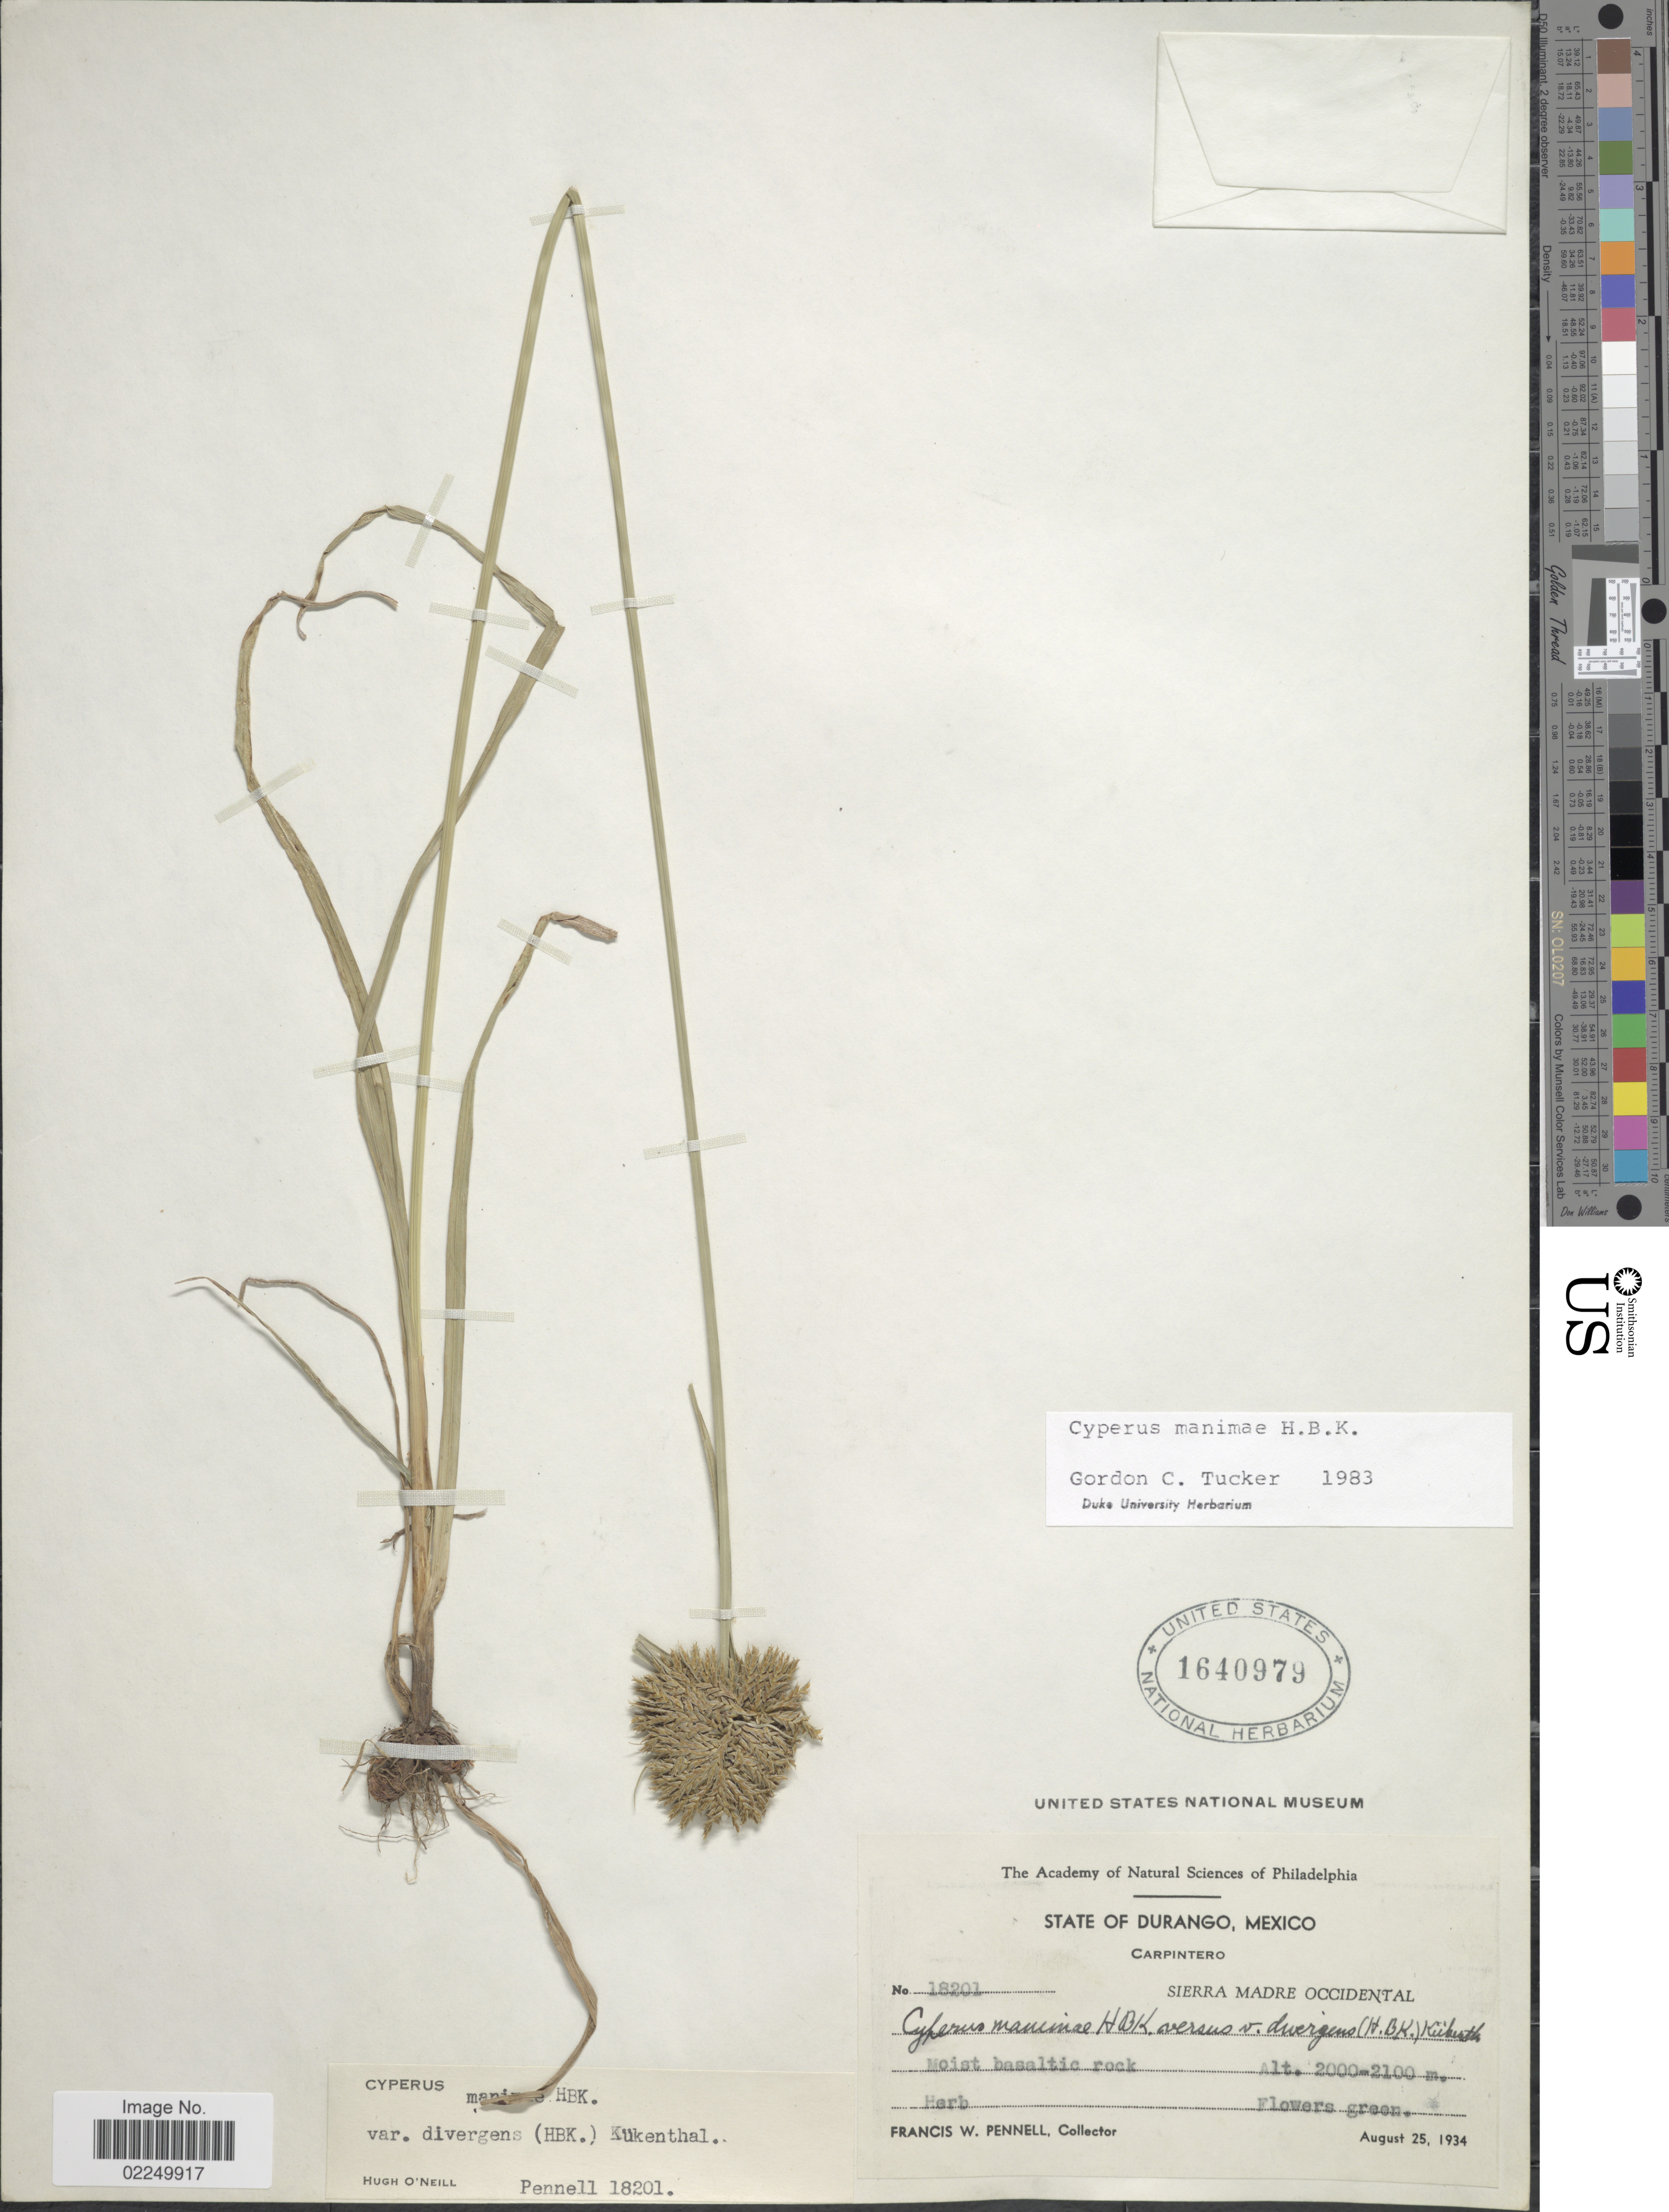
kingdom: Plantae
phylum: Tracheophyta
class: Liliopsida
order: Poales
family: Cyperaceae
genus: Cyperus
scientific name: Cyperus manimae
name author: Kunth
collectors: F. W. Pennell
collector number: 18201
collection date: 1934-08-25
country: Mexico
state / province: Durango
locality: Carpintero, Sierra Madre Occidental, moist basaltic rock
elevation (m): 2000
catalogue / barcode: US 1640979